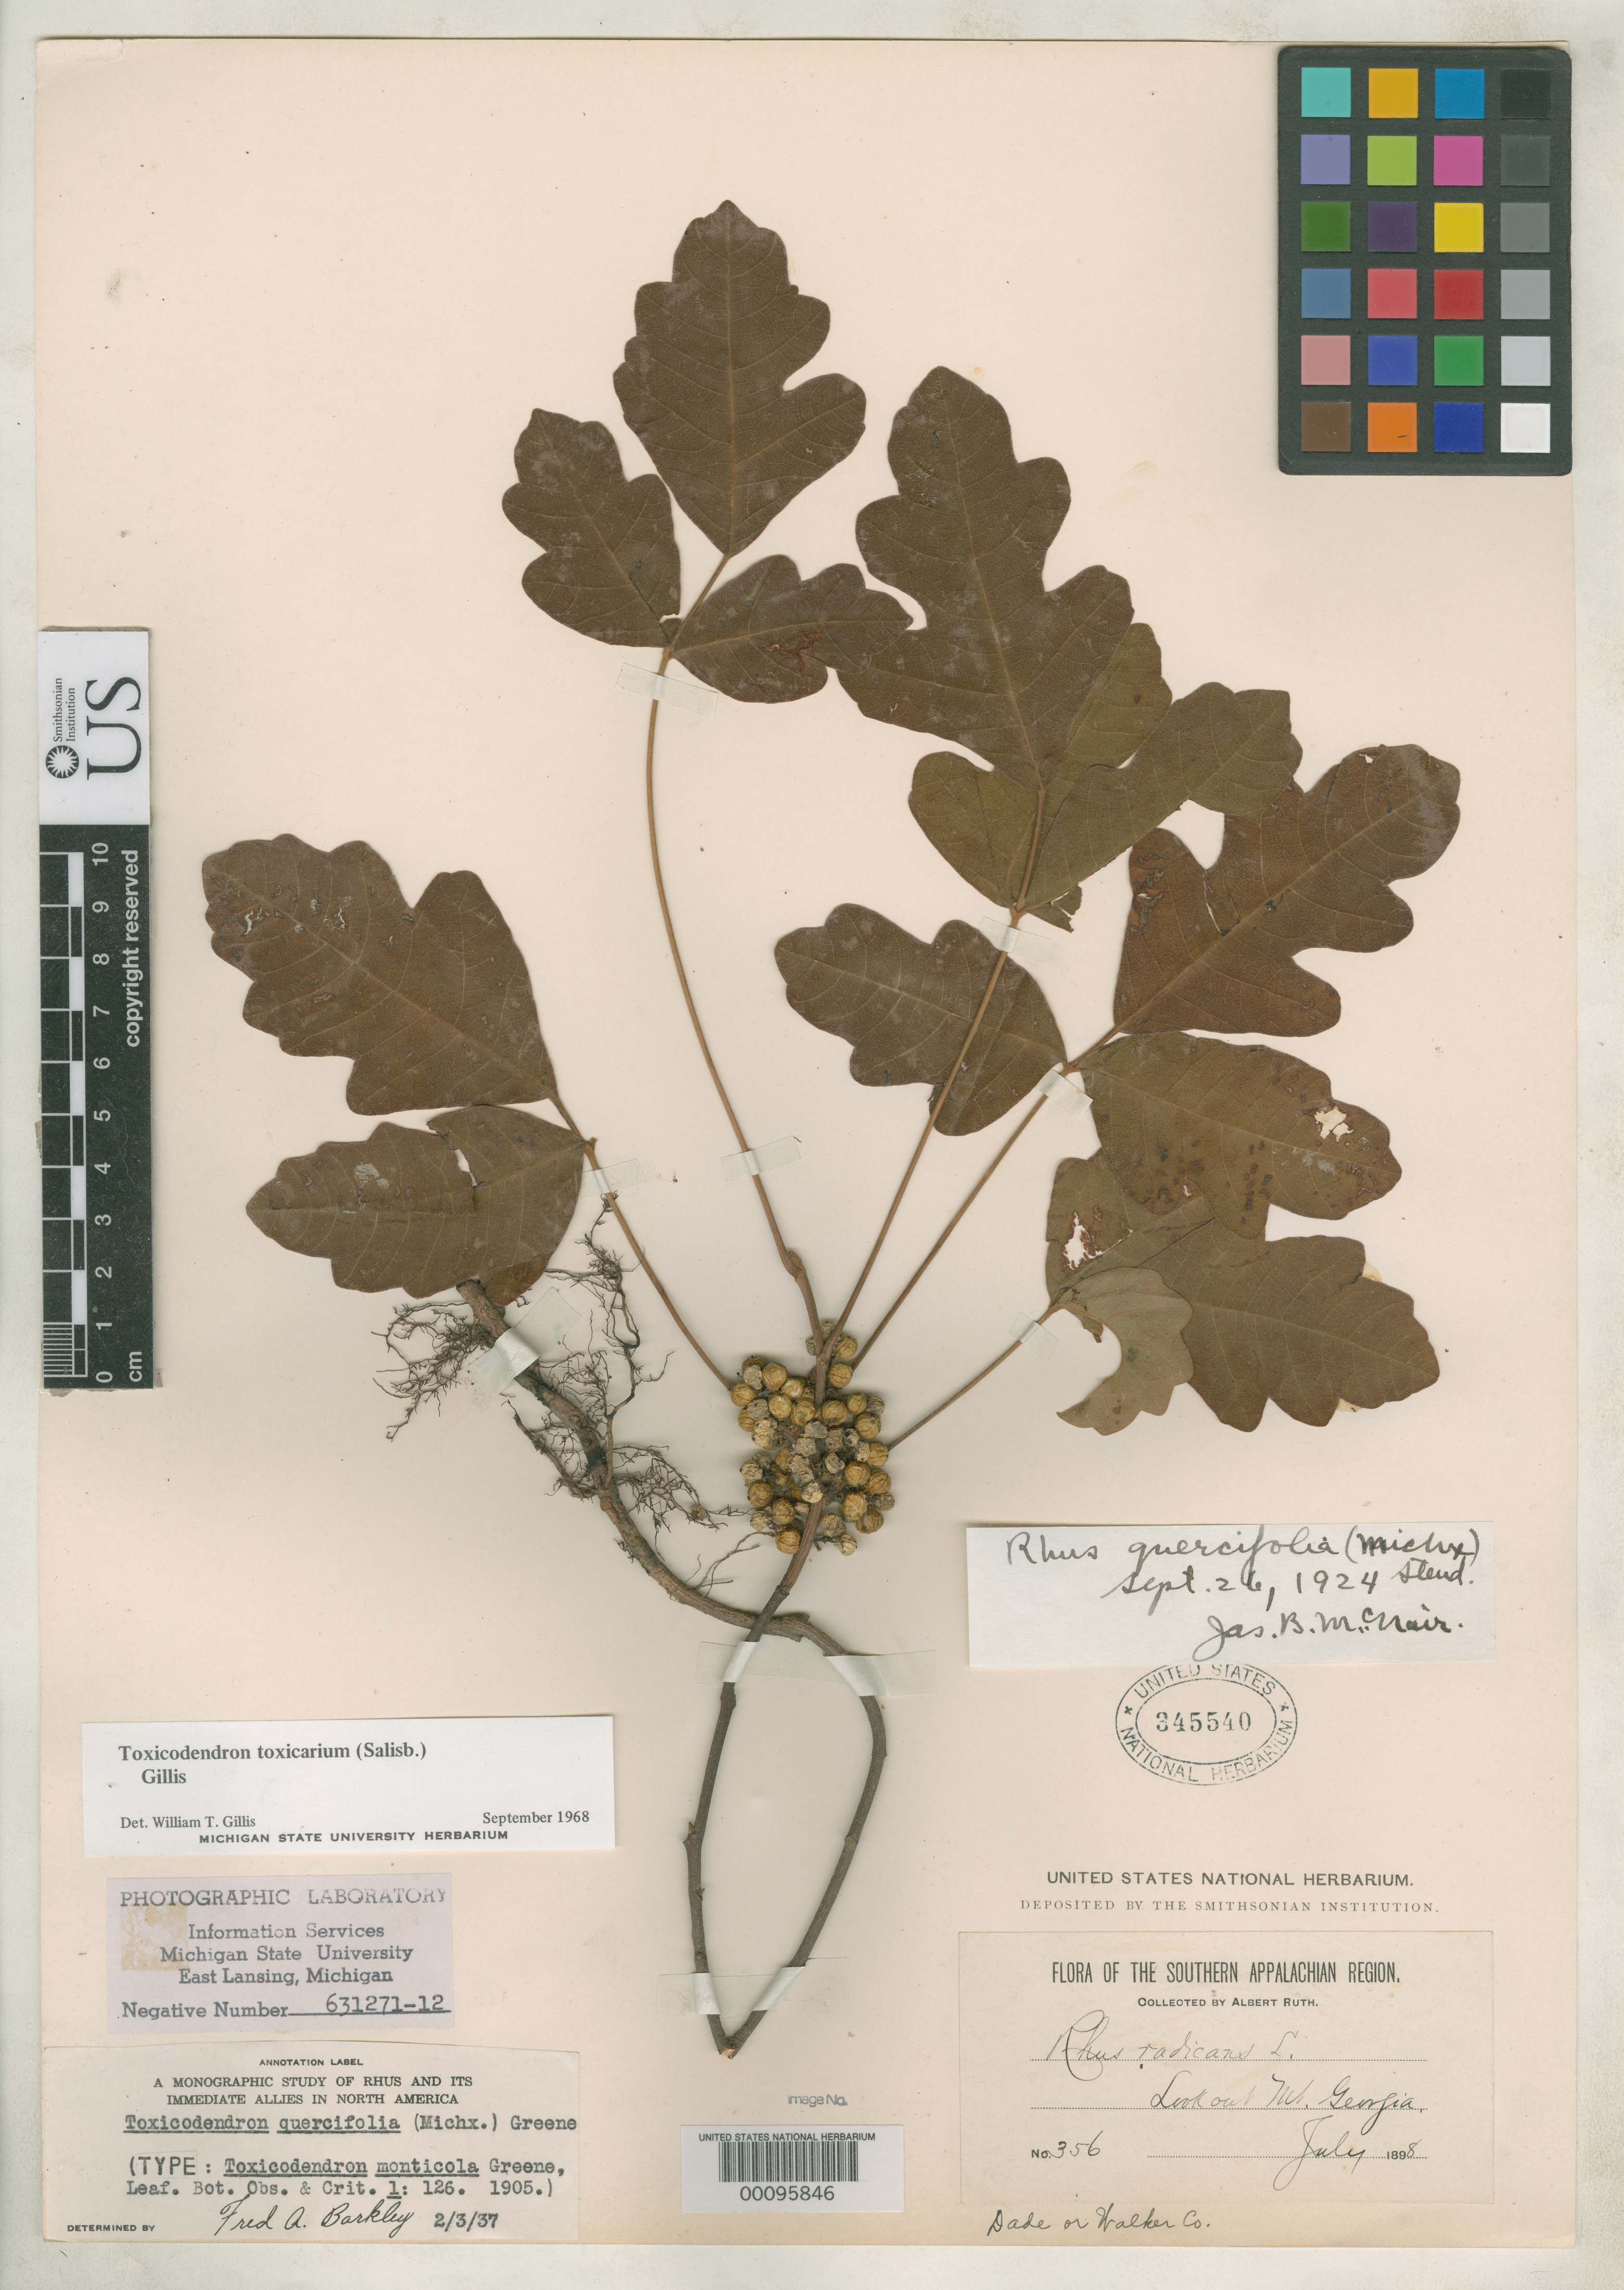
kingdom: Plantae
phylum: Tracheophyta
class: Magnoliopsida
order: Sapindales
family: Anacardiaceae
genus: Toxicodendron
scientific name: Toxicodendron monticola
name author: Greene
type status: Holotype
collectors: A. Ruth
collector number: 356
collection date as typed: Jul 1898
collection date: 1898-07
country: United States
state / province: Georgia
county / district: Dade / Walker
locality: "Lookout Mountain".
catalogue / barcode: US 345540